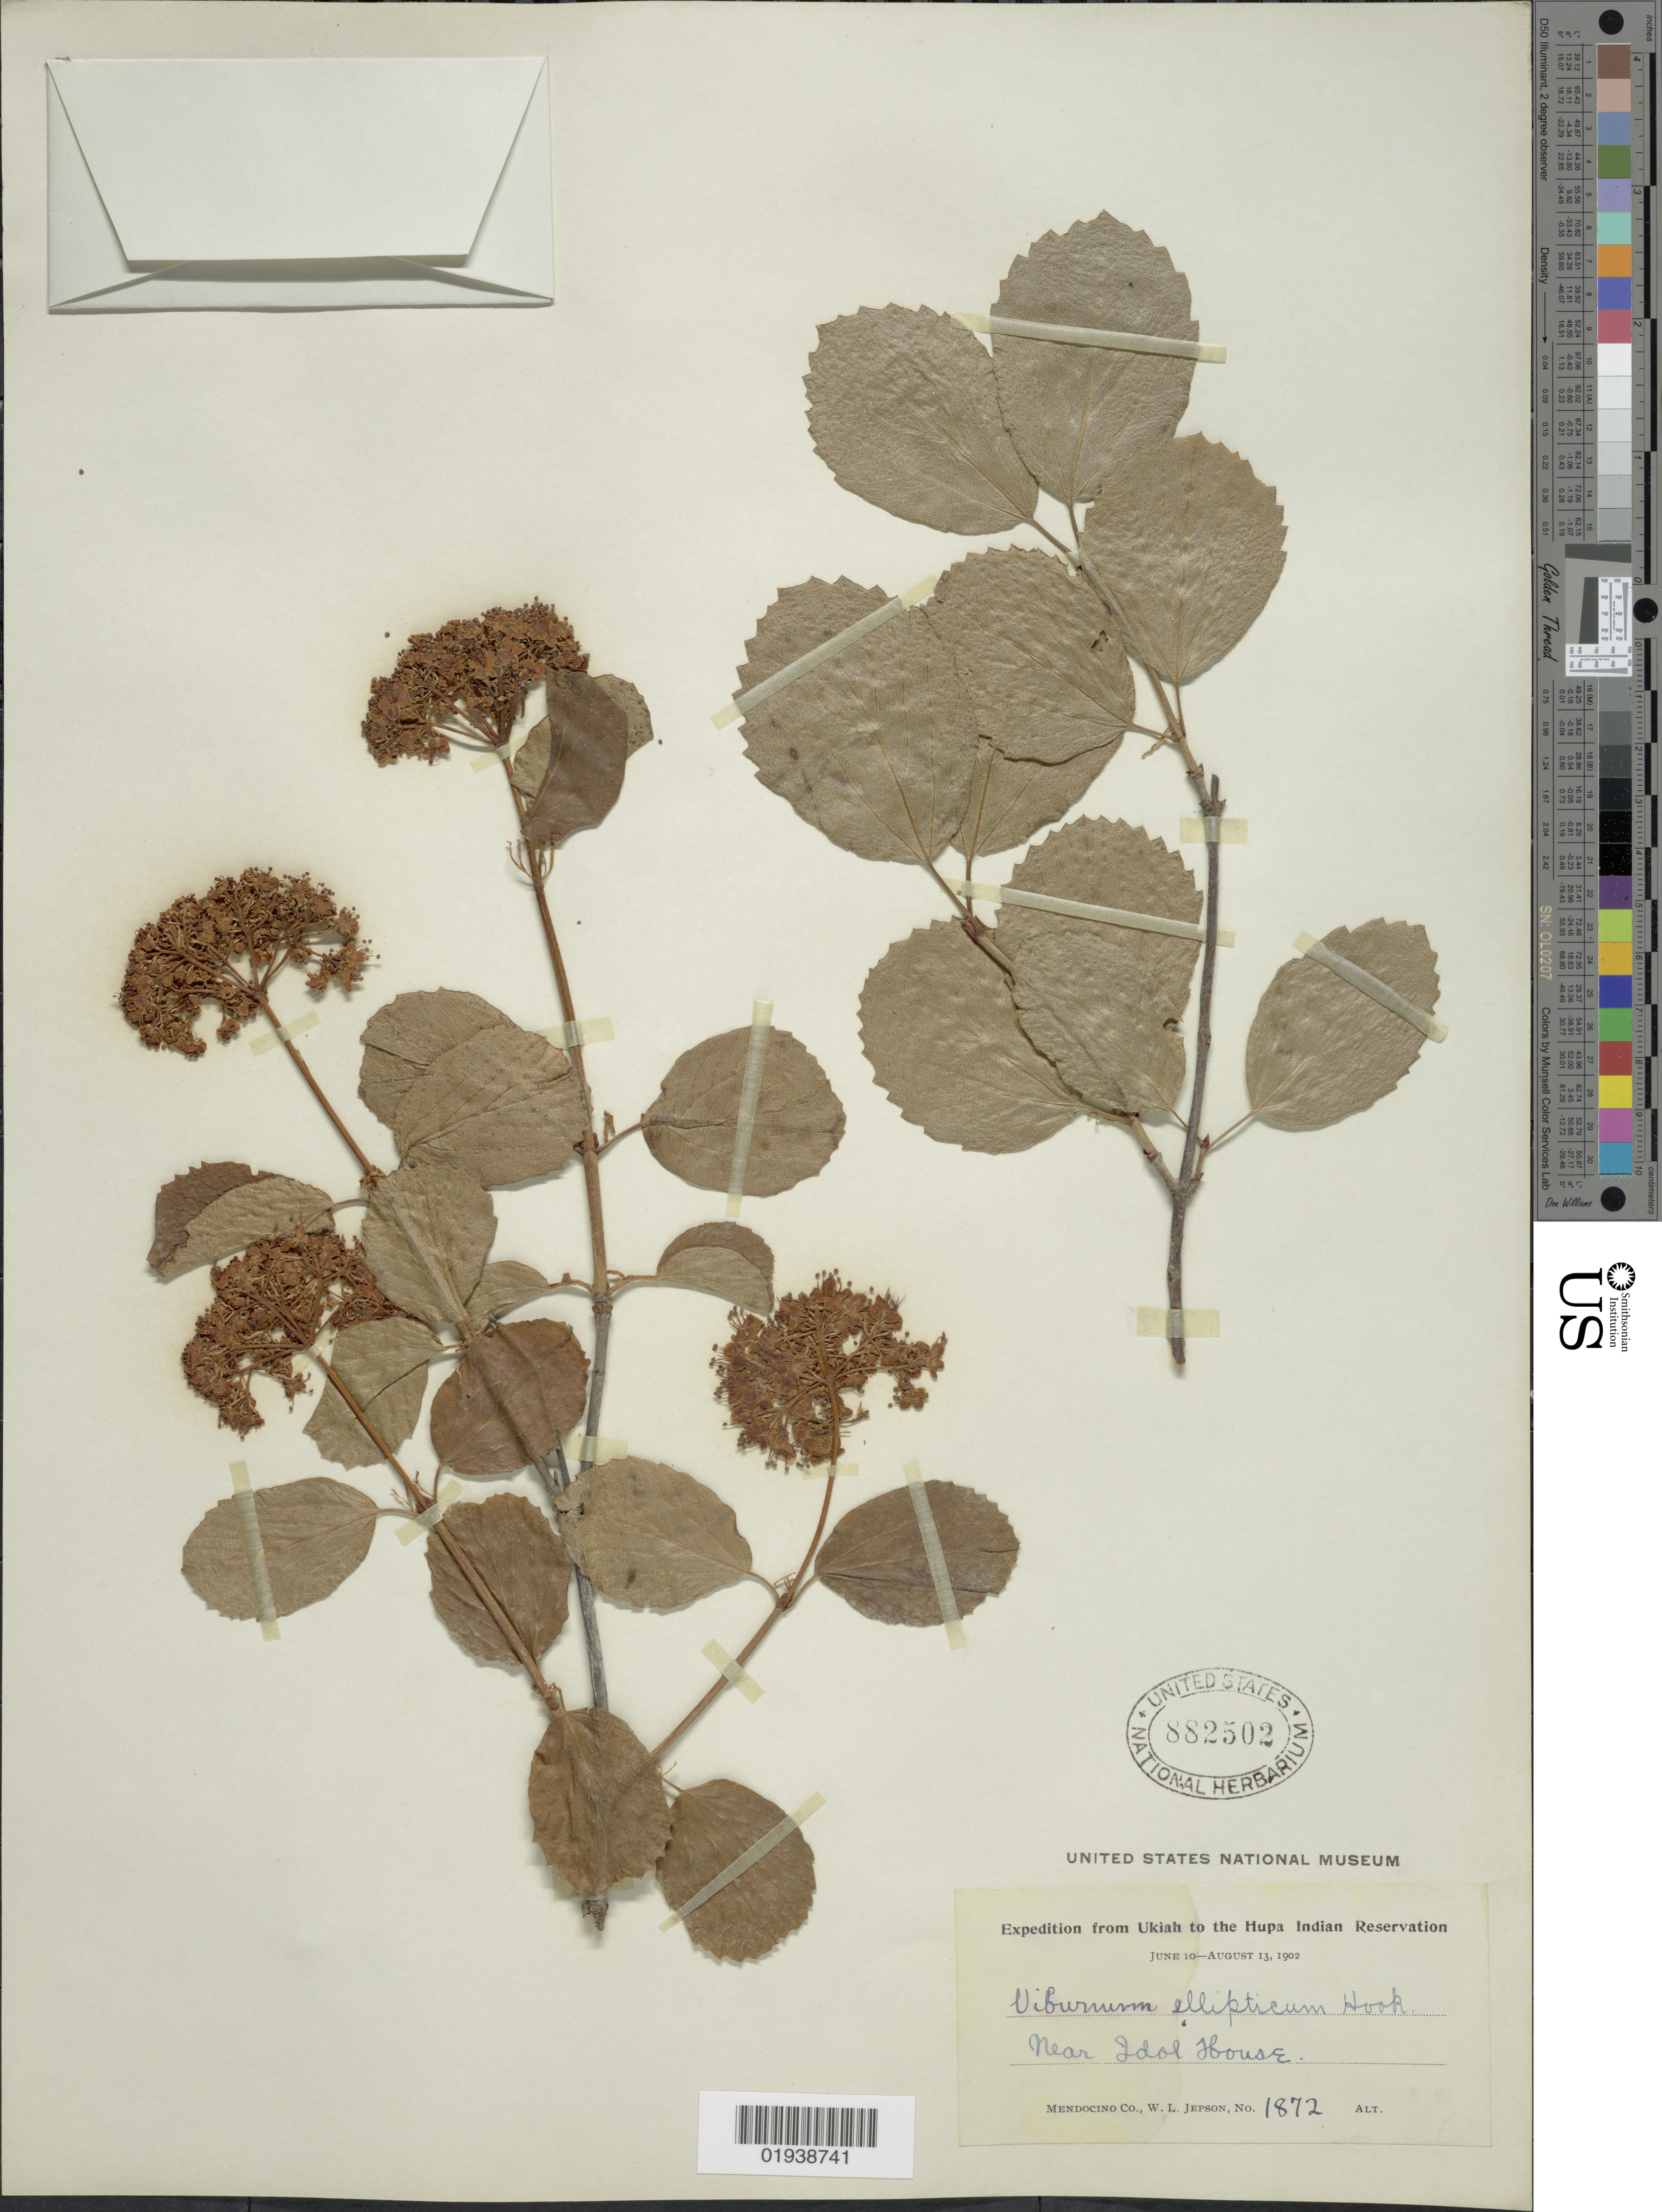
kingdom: Plantae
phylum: Tracheophyta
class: Magnoliopsida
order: Dipsacales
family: Viburnaceae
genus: Viburnum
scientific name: Viburnum ellipticum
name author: Hook.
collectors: W. L. Jepson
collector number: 1872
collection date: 1902-06-10/1902-08-13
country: United States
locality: Ukiah to the Hupa Indian Reservation. Near Idol House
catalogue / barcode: US 882502